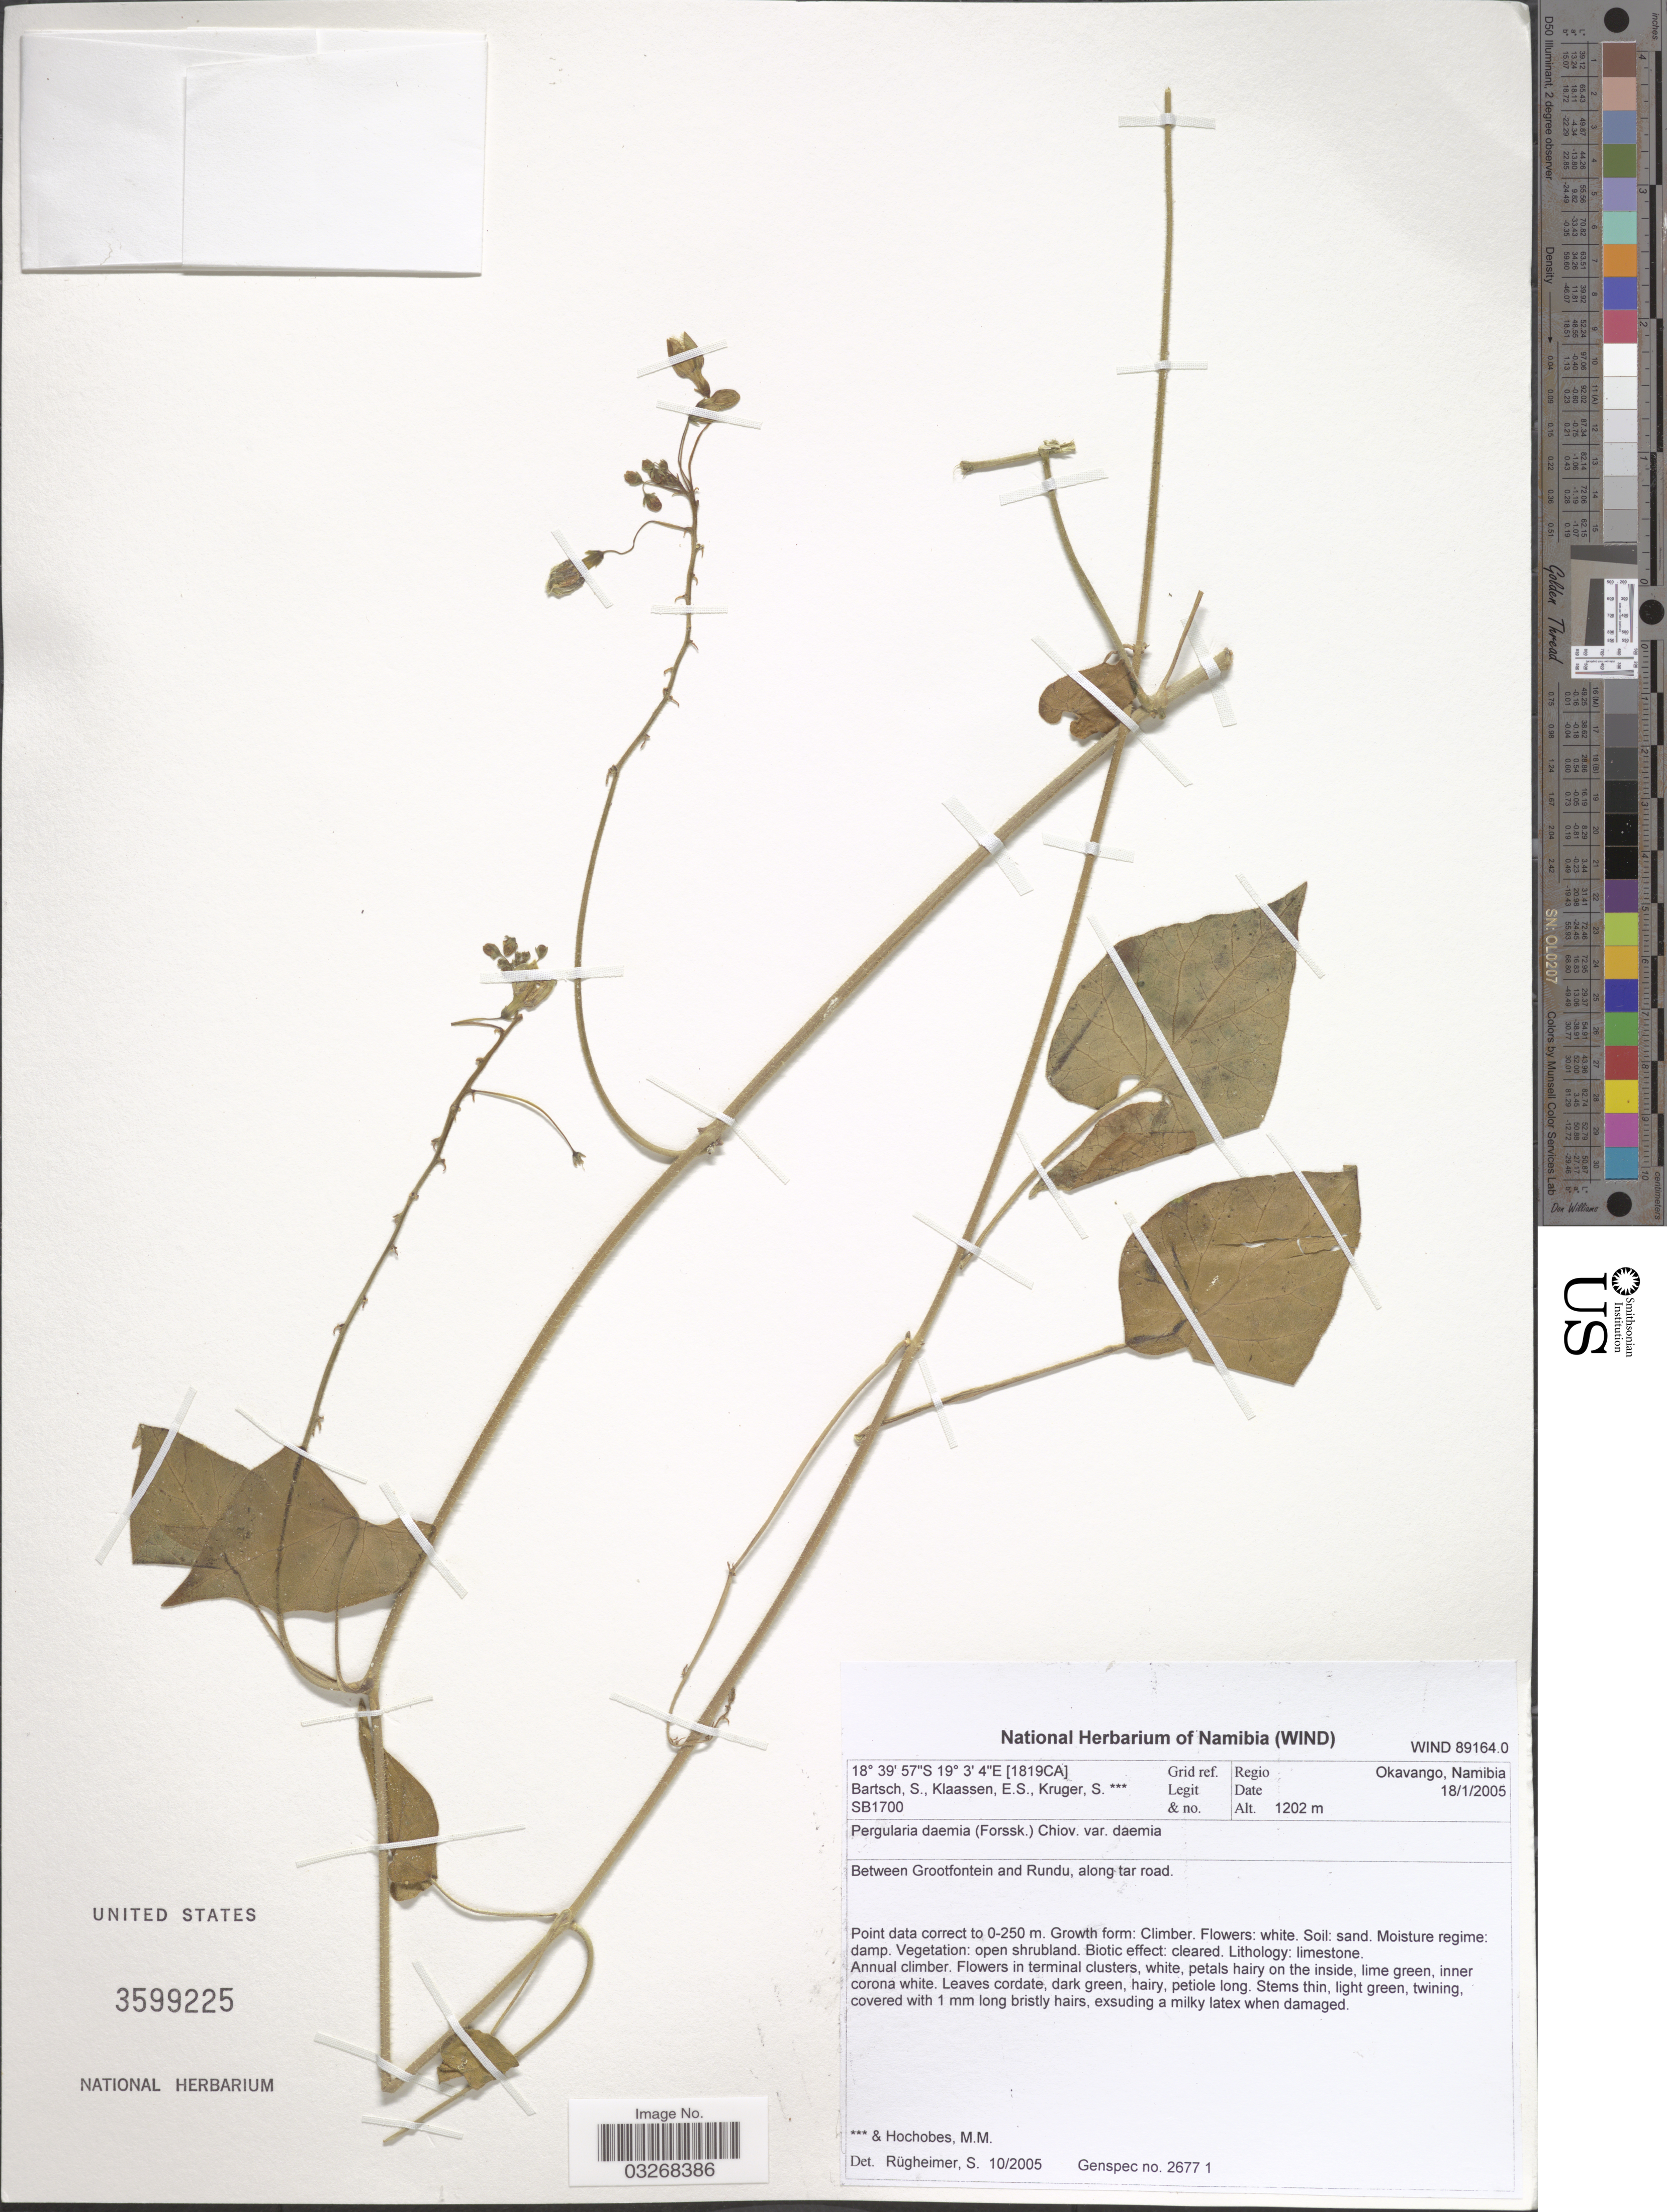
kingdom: Plantae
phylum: Tracheophyta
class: Magnoliopsida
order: Gentianales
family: Apocynaceae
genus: Pergularia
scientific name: Pergularia daemia var. daemia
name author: (Forssk.) Chiov.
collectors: S. Bartsch, E. S. Klaassen, S. Kruger & M. Hochobes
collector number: SB1700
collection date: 2005-01-18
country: Namibia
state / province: Kavango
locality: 1819CA Grid ref. Regio Okavango. Between Grootfontein and Rundu, along tar road.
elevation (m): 1202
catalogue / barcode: US 3599225